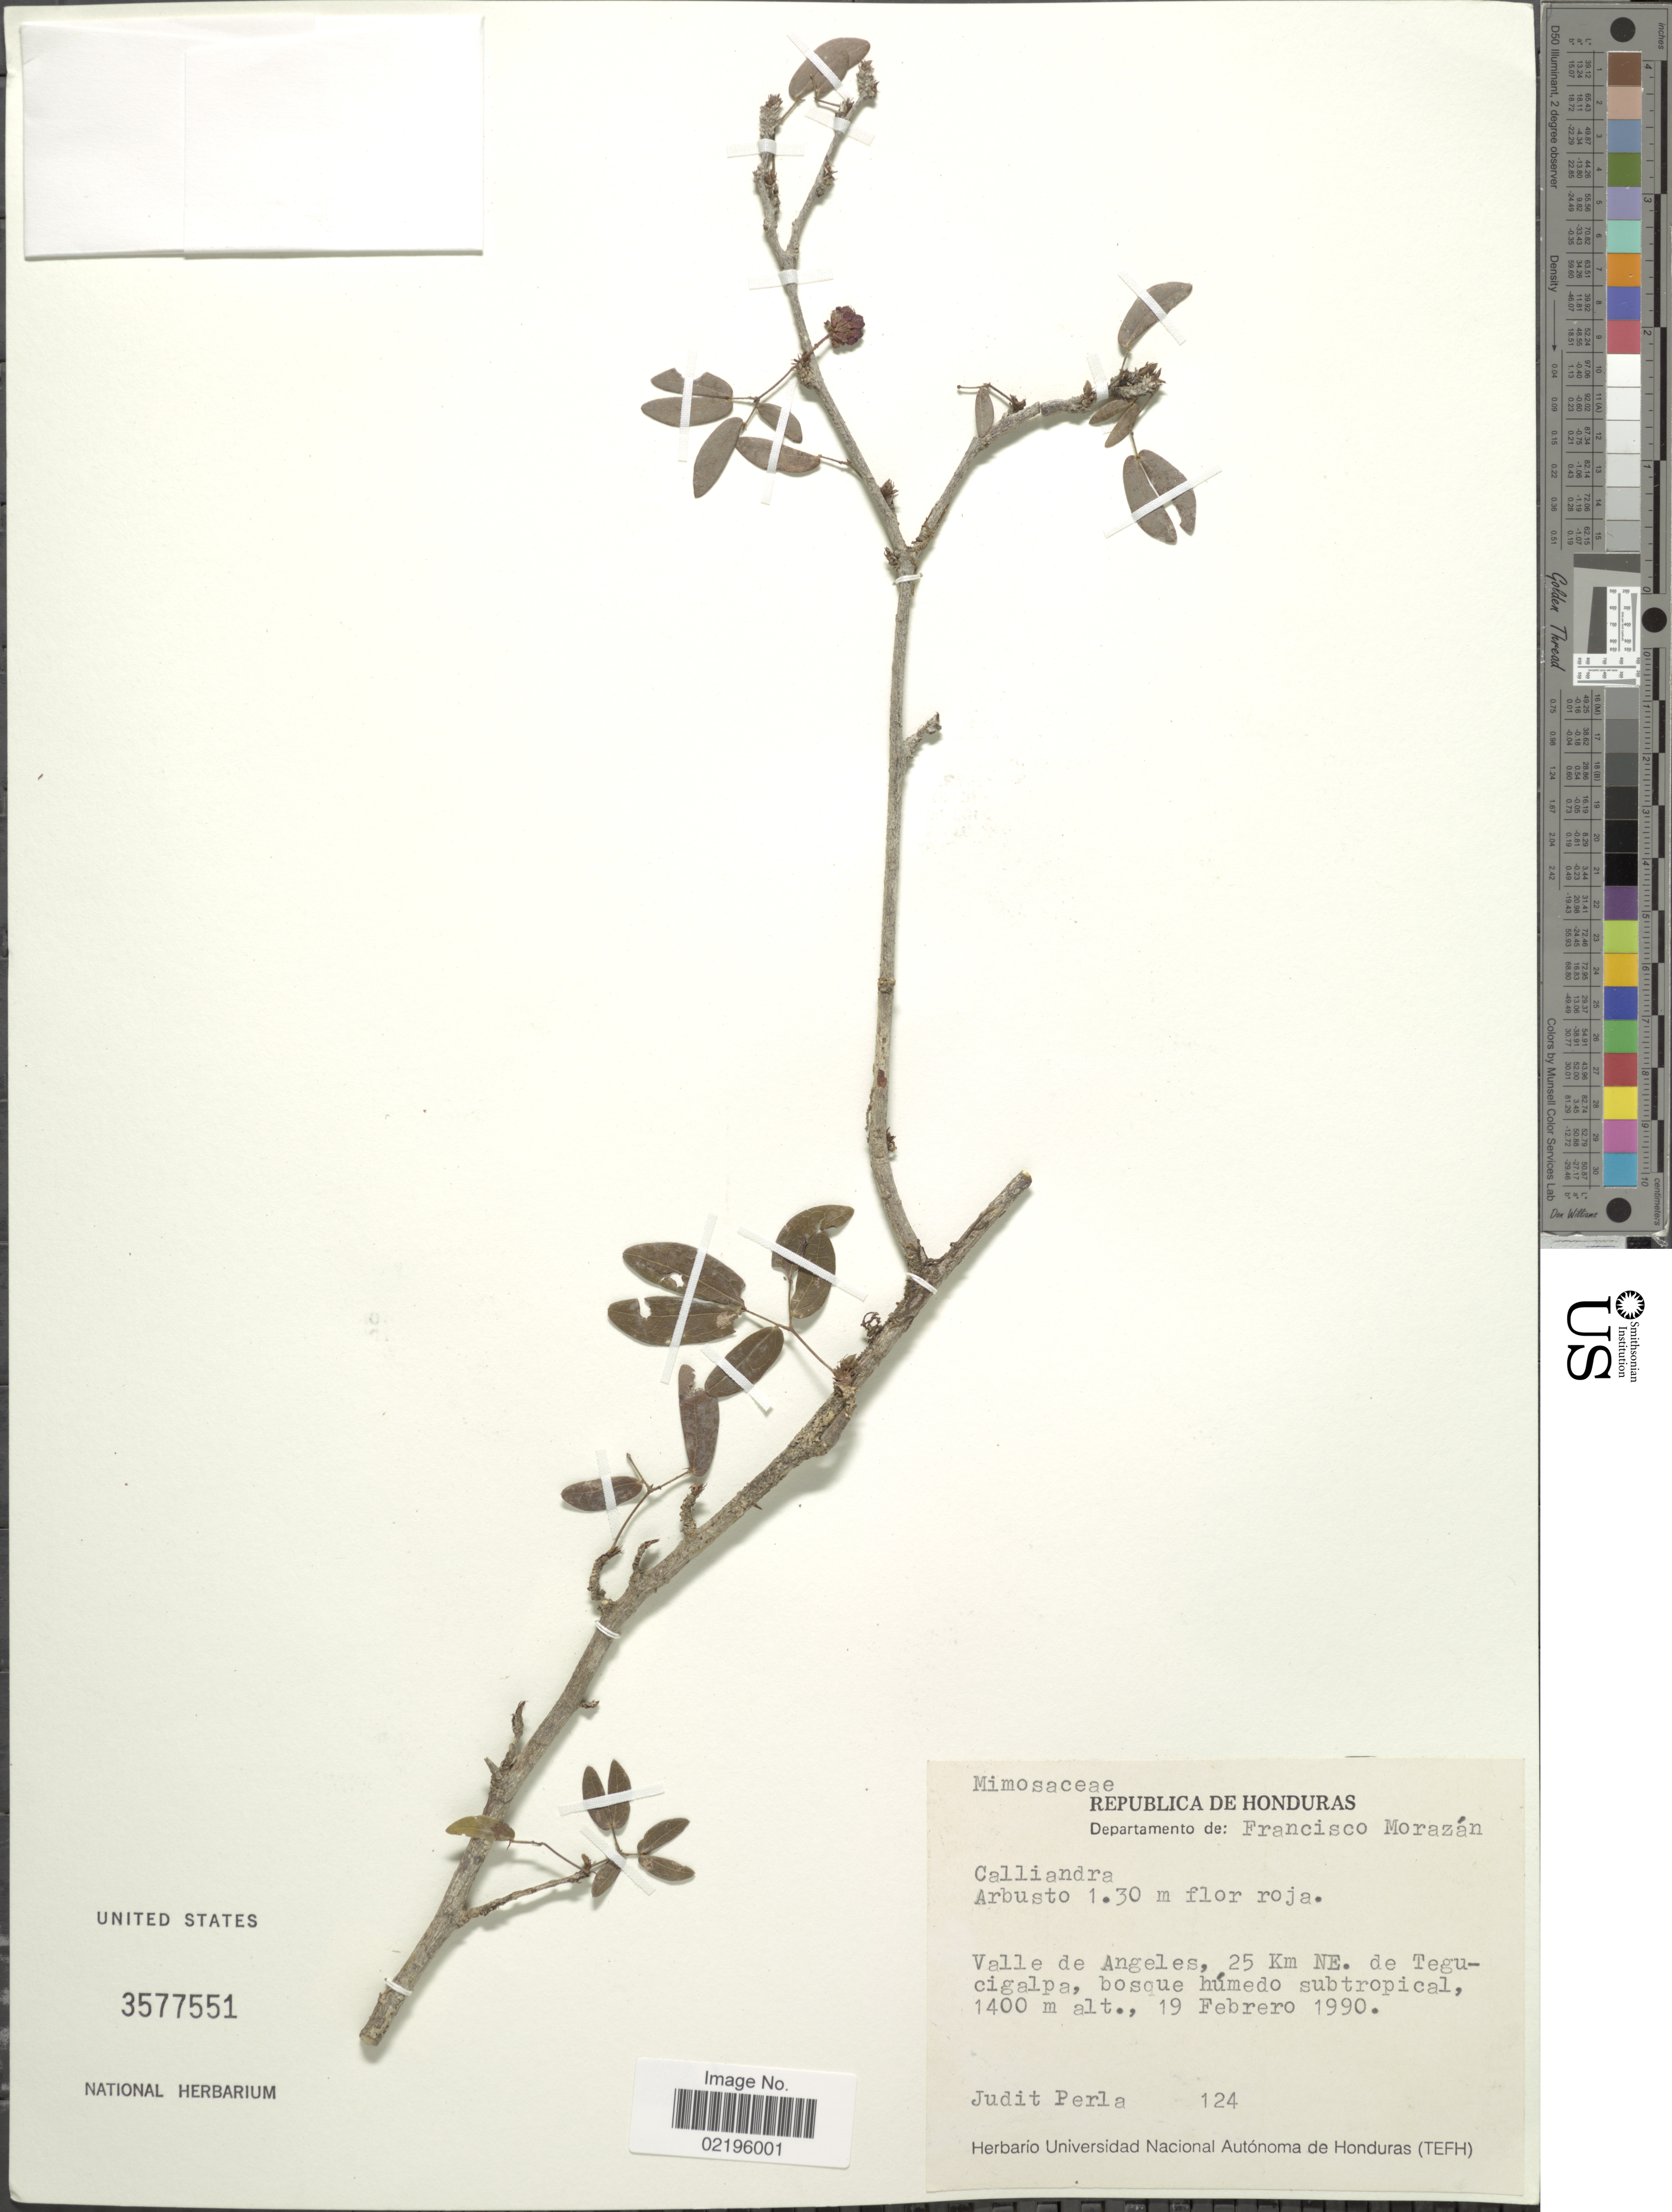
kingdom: Plantae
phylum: Tracheophyta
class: Magnoliopsida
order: Fabales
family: Fabaceae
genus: Calliandra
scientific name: Calliandra sp.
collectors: J. Perla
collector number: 124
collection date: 1990-02-19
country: Honduras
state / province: Fco. Morazán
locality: Departamento de Francisco Morazan. Valle de Angeles, 25 Km NE. de Tegucigalpa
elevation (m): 1400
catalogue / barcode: US 3577551